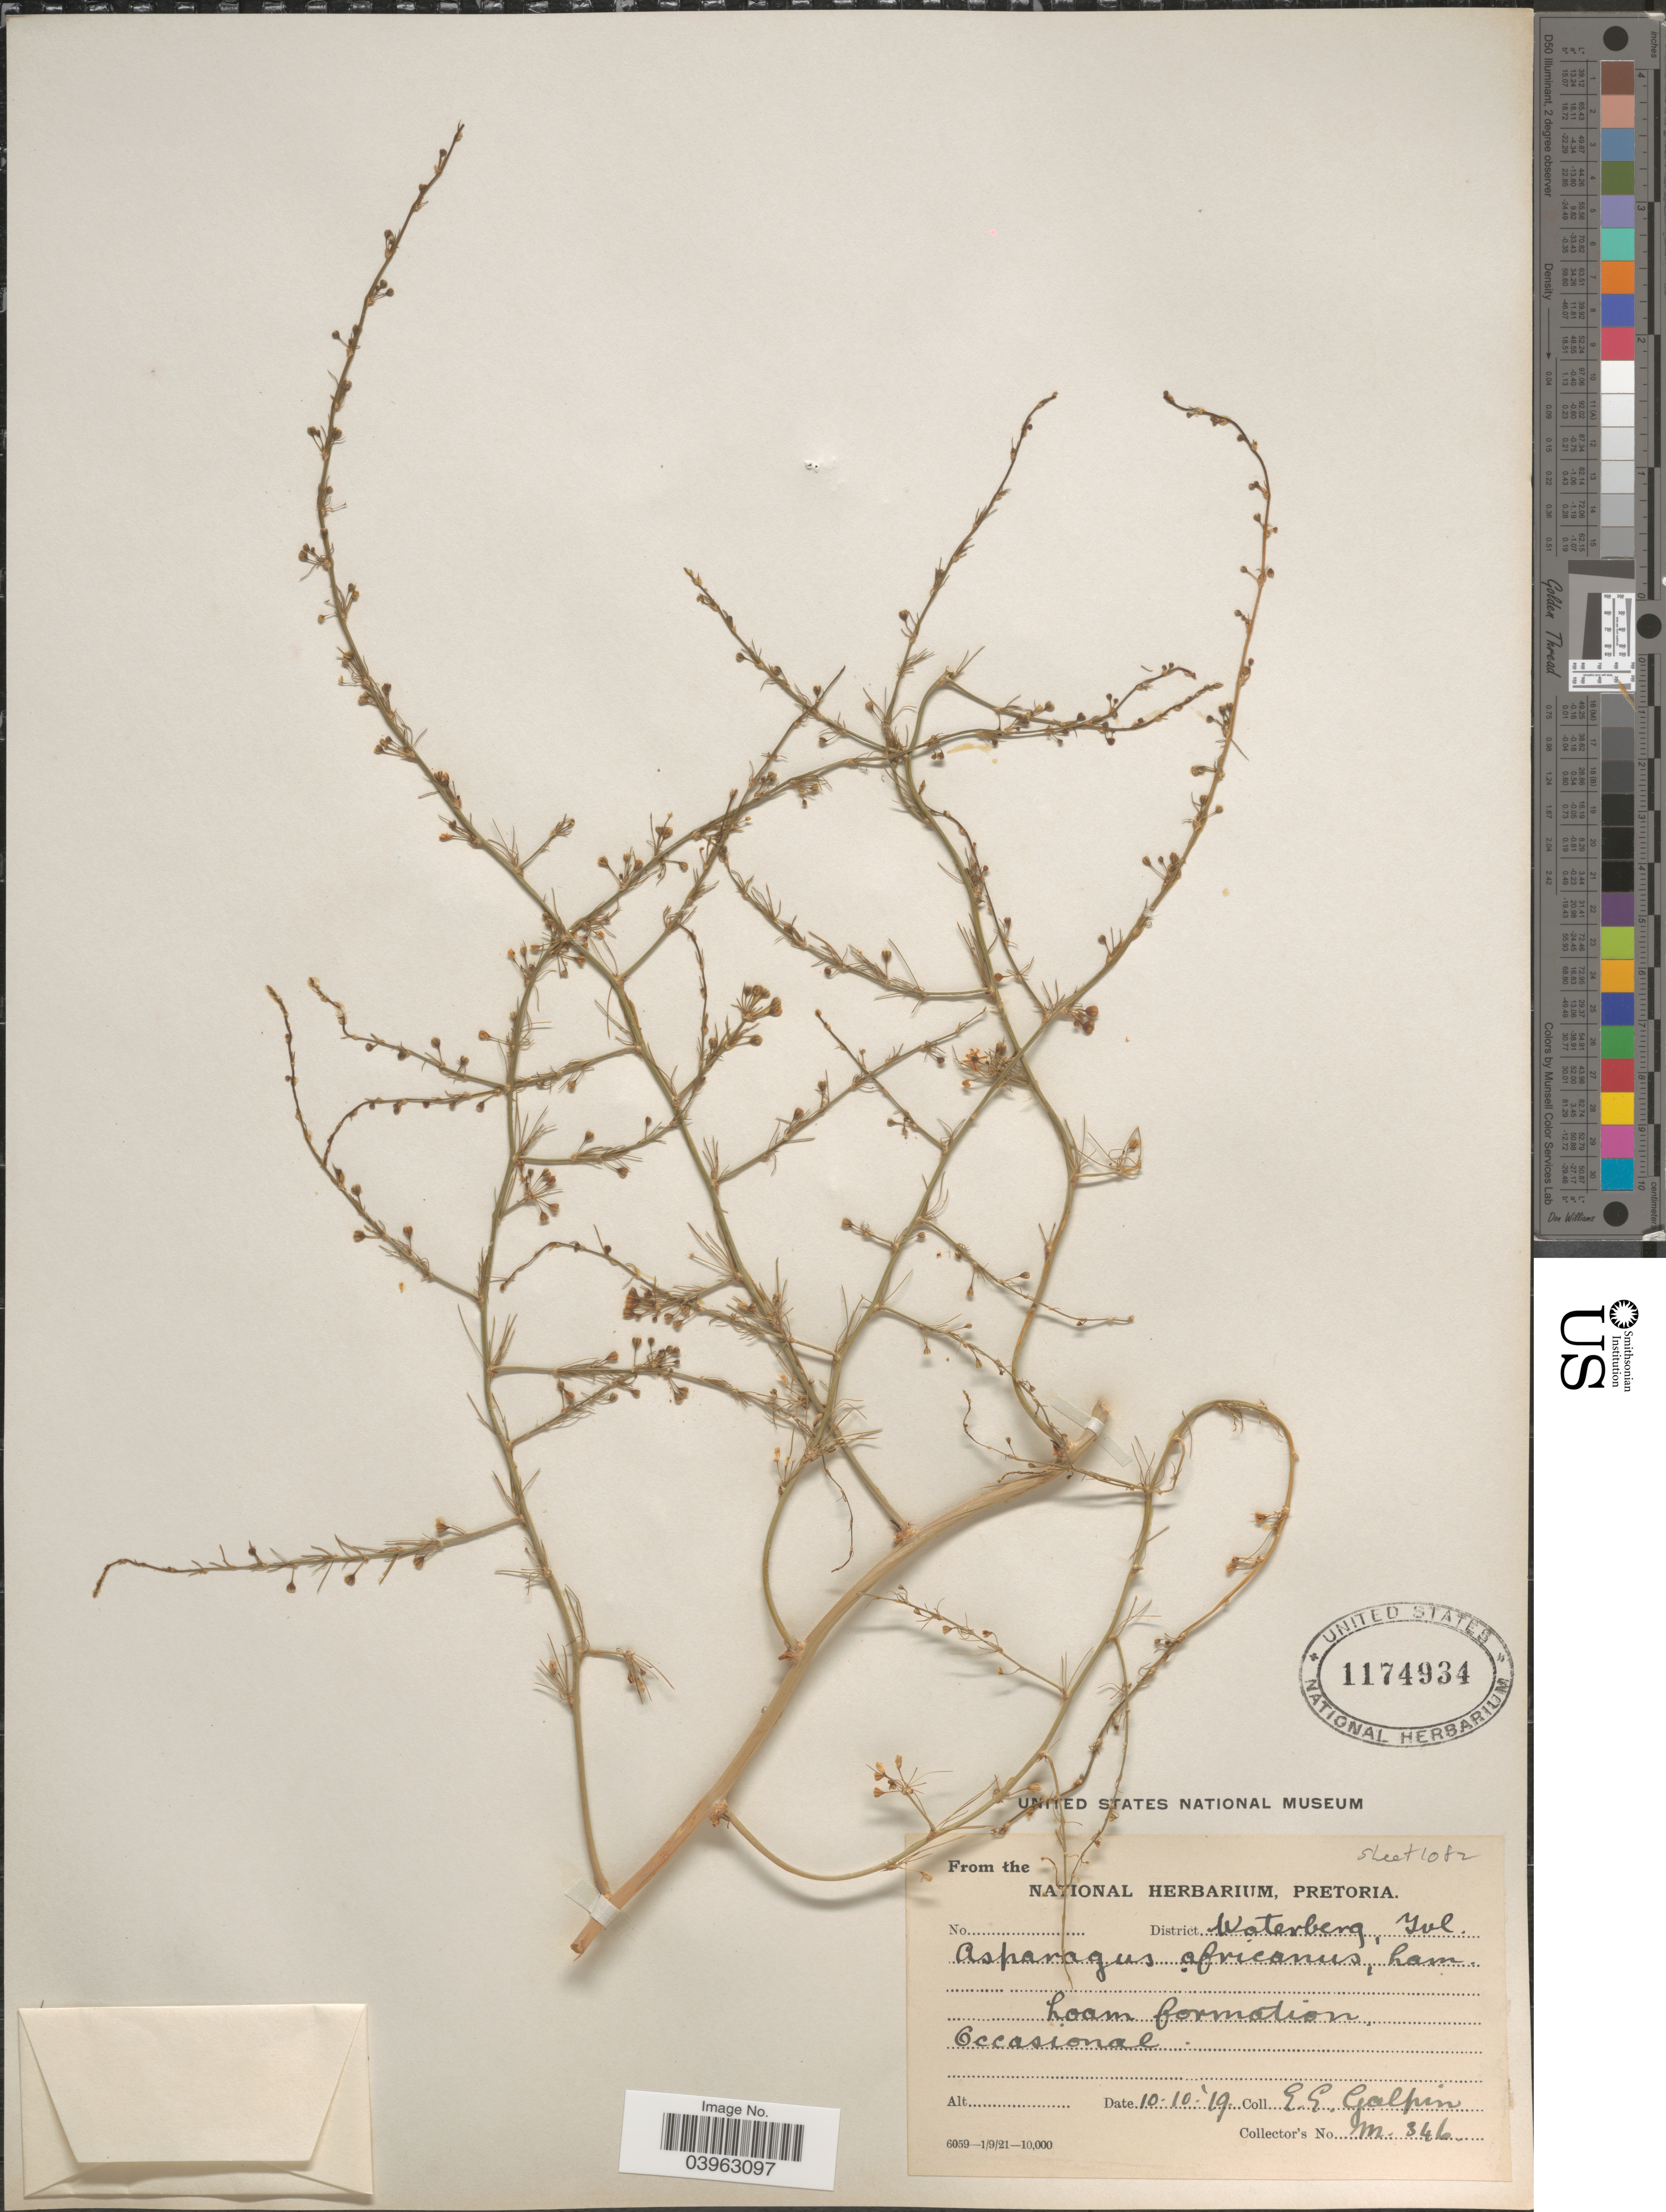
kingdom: Plantae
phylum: Tracheophyta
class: Liliopsida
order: Asparagales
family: Asparagaceae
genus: Asparagus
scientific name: Asparagus africanus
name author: Lam.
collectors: E. Galpin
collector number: M. 346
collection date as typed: Transcribed d/m/y: 10/10/19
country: South Africa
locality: District Waterberg, Tvl.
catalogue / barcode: US 1174934